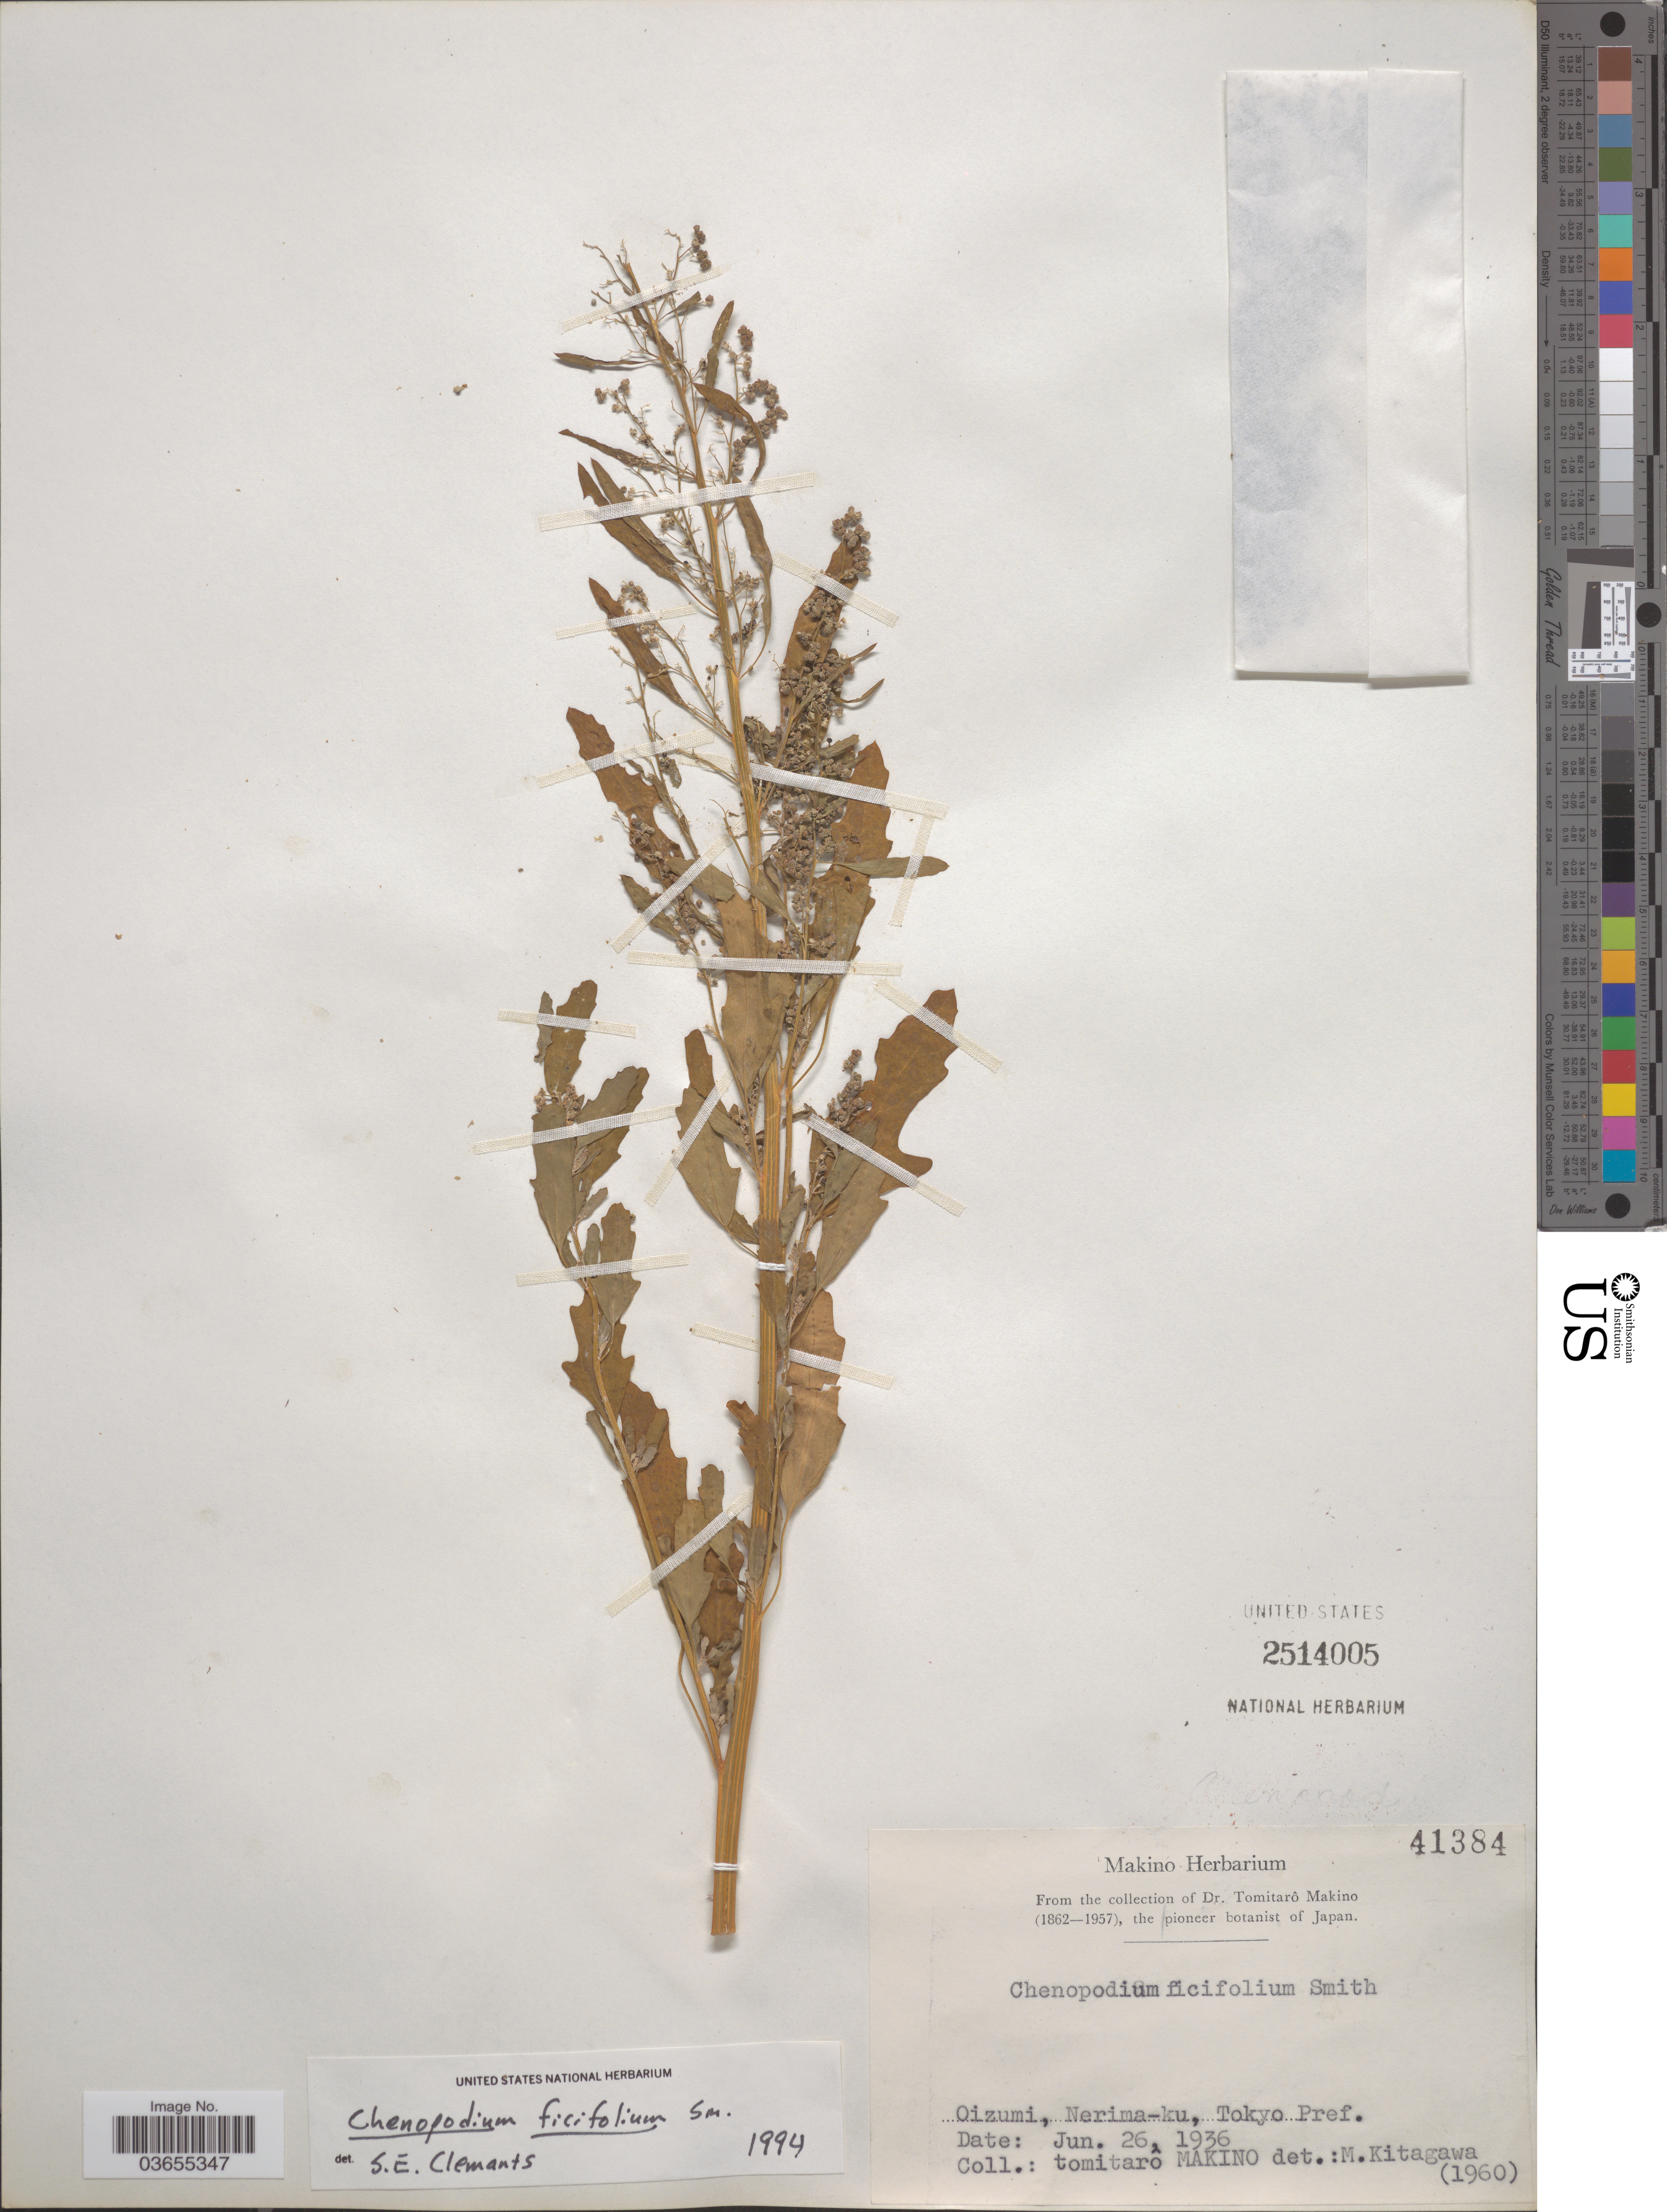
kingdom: Plantae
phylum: Tracheophyta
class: Magnoliopsida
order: Caryophyllales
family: Amaranthaceae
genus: Chenopodium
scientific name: Chenopodium ficifolium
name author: Sm.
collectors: T. Makino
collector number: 41384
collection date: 1936-06-26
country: Japan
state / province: Tokyo, Federal City of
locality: Oizumi, Nerima-ku, Tokyo Pref.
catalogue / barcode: US 2514005